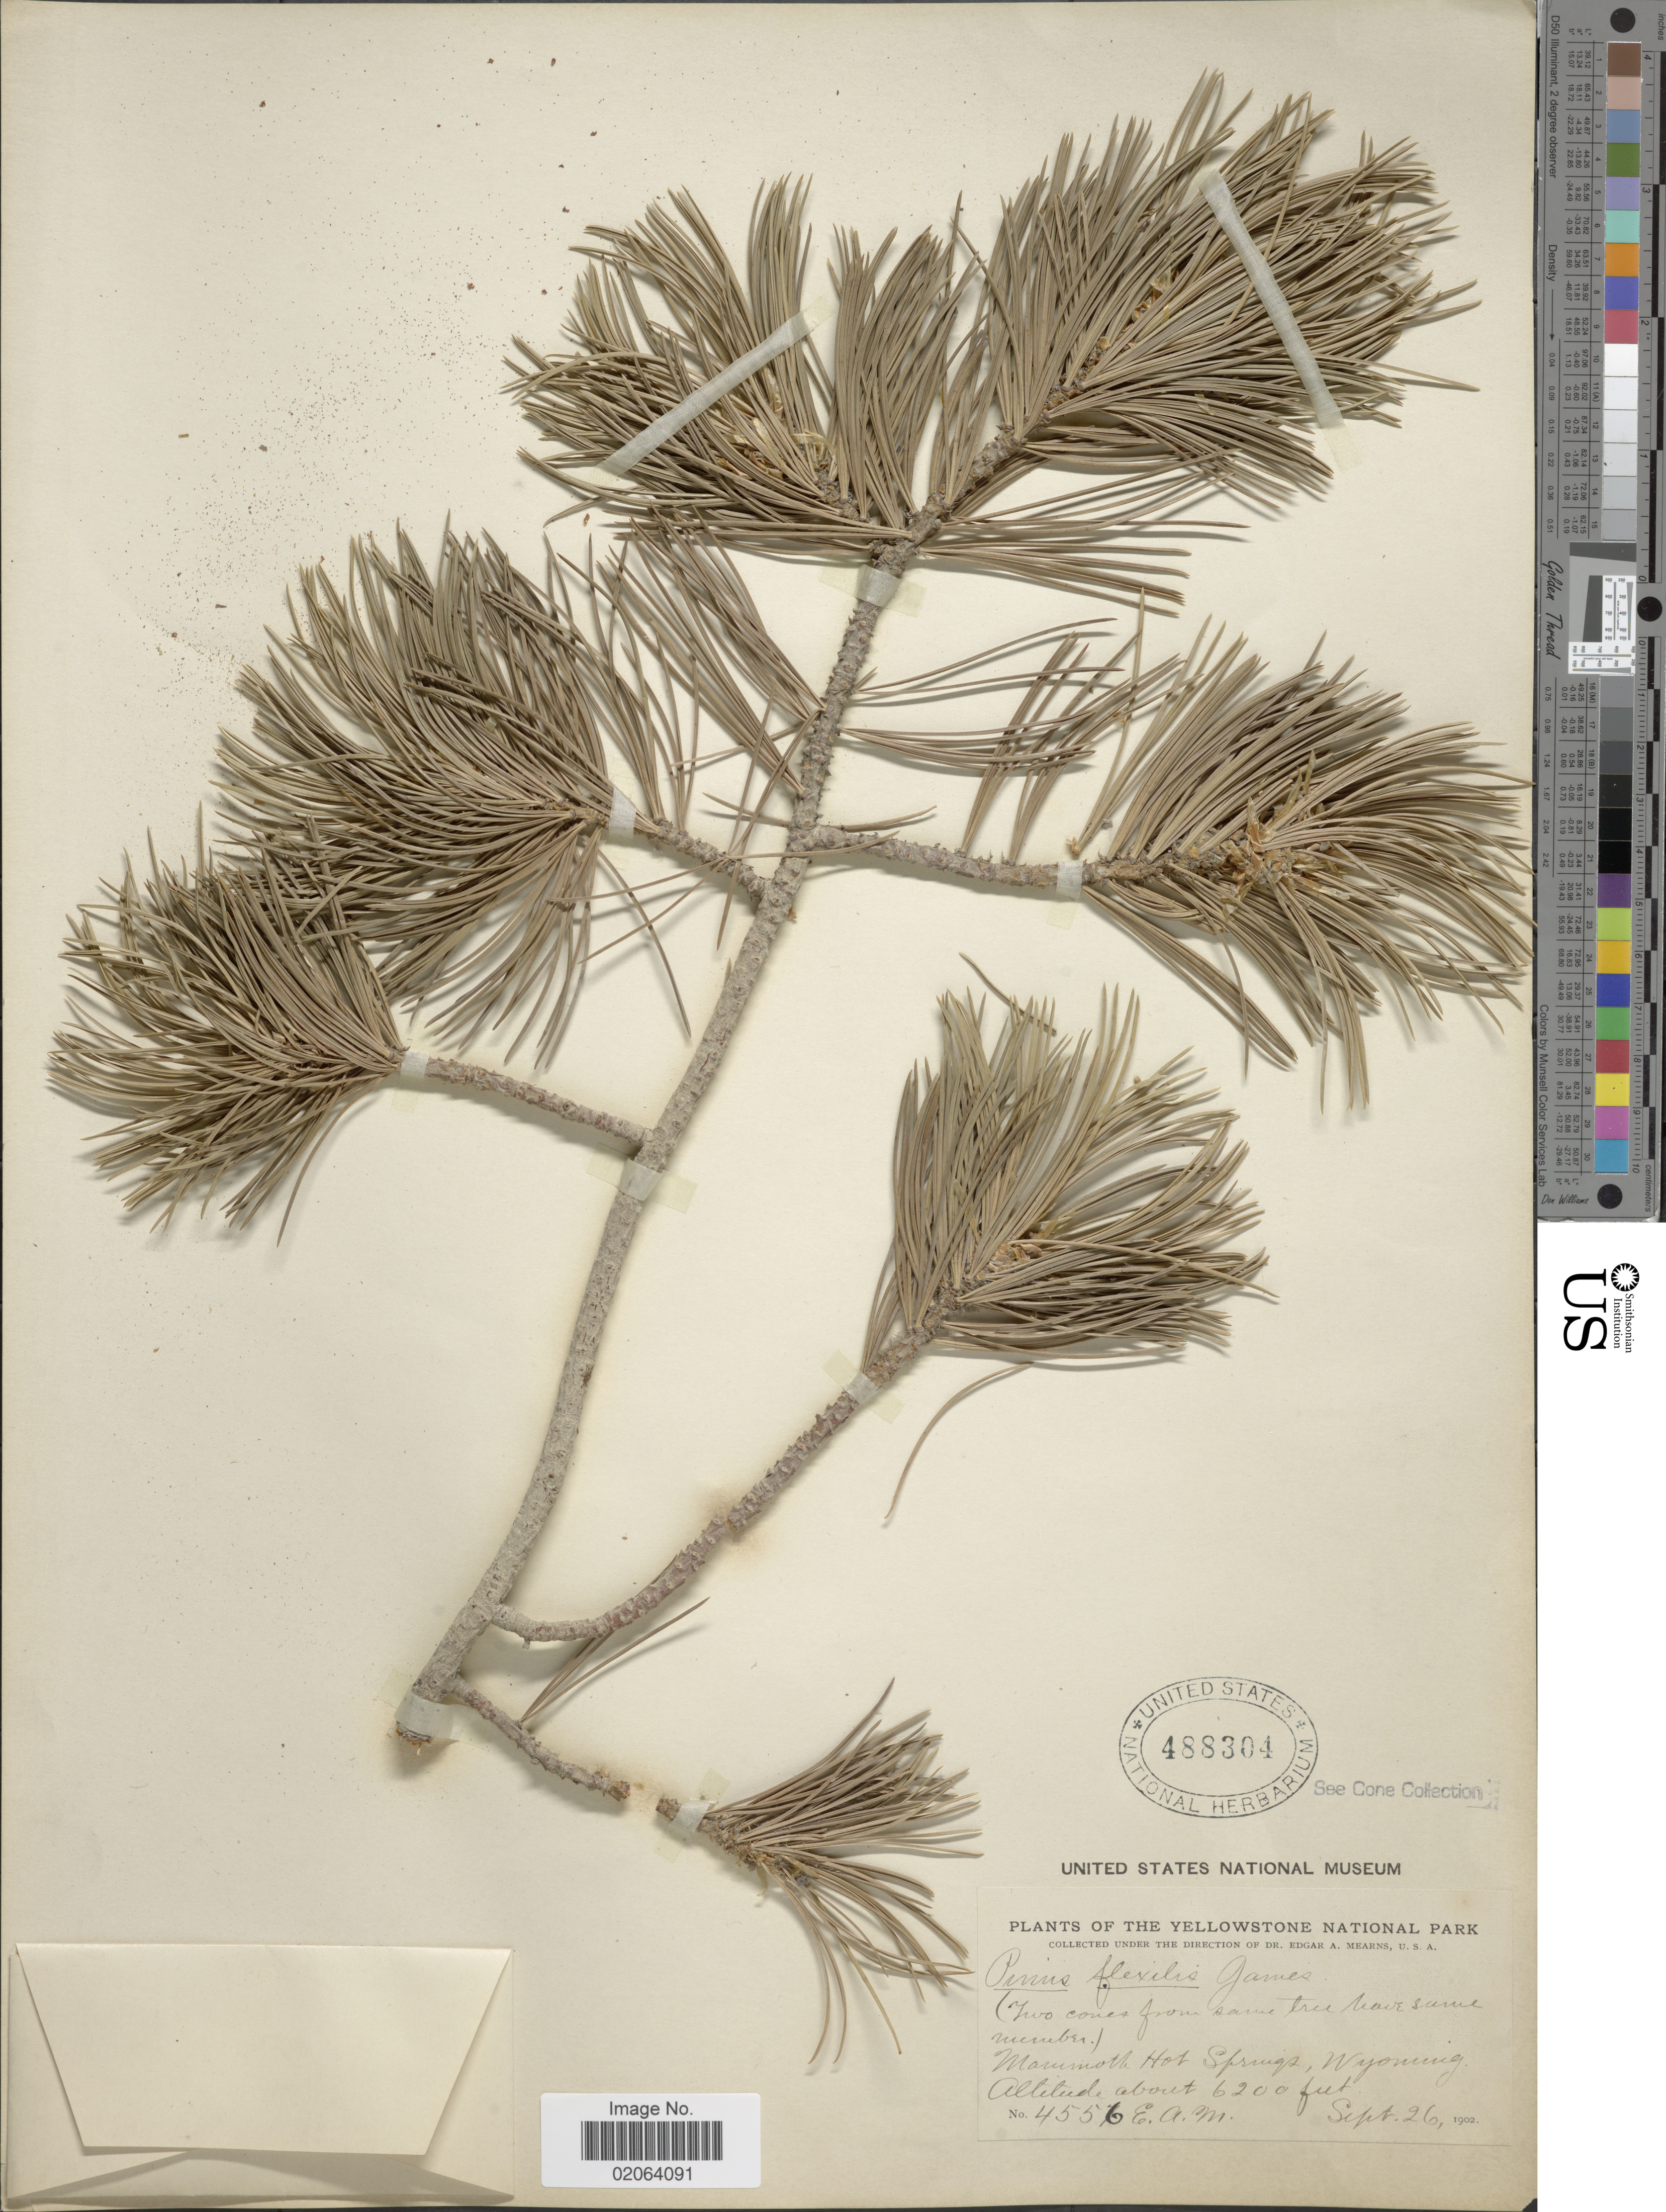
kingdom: Plantae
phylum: Tracheophyta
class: Pinopsida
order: Pinales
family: Pinaceae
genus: Pinus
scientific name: Pinus flexilis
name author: E. James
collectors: E. A. Mearns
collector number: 4556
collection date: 1902-09-26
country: United States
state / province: Wyoming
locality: Yellowstone National Park. Mammoth Hot Springs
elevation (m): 1890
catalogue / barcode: US 488304